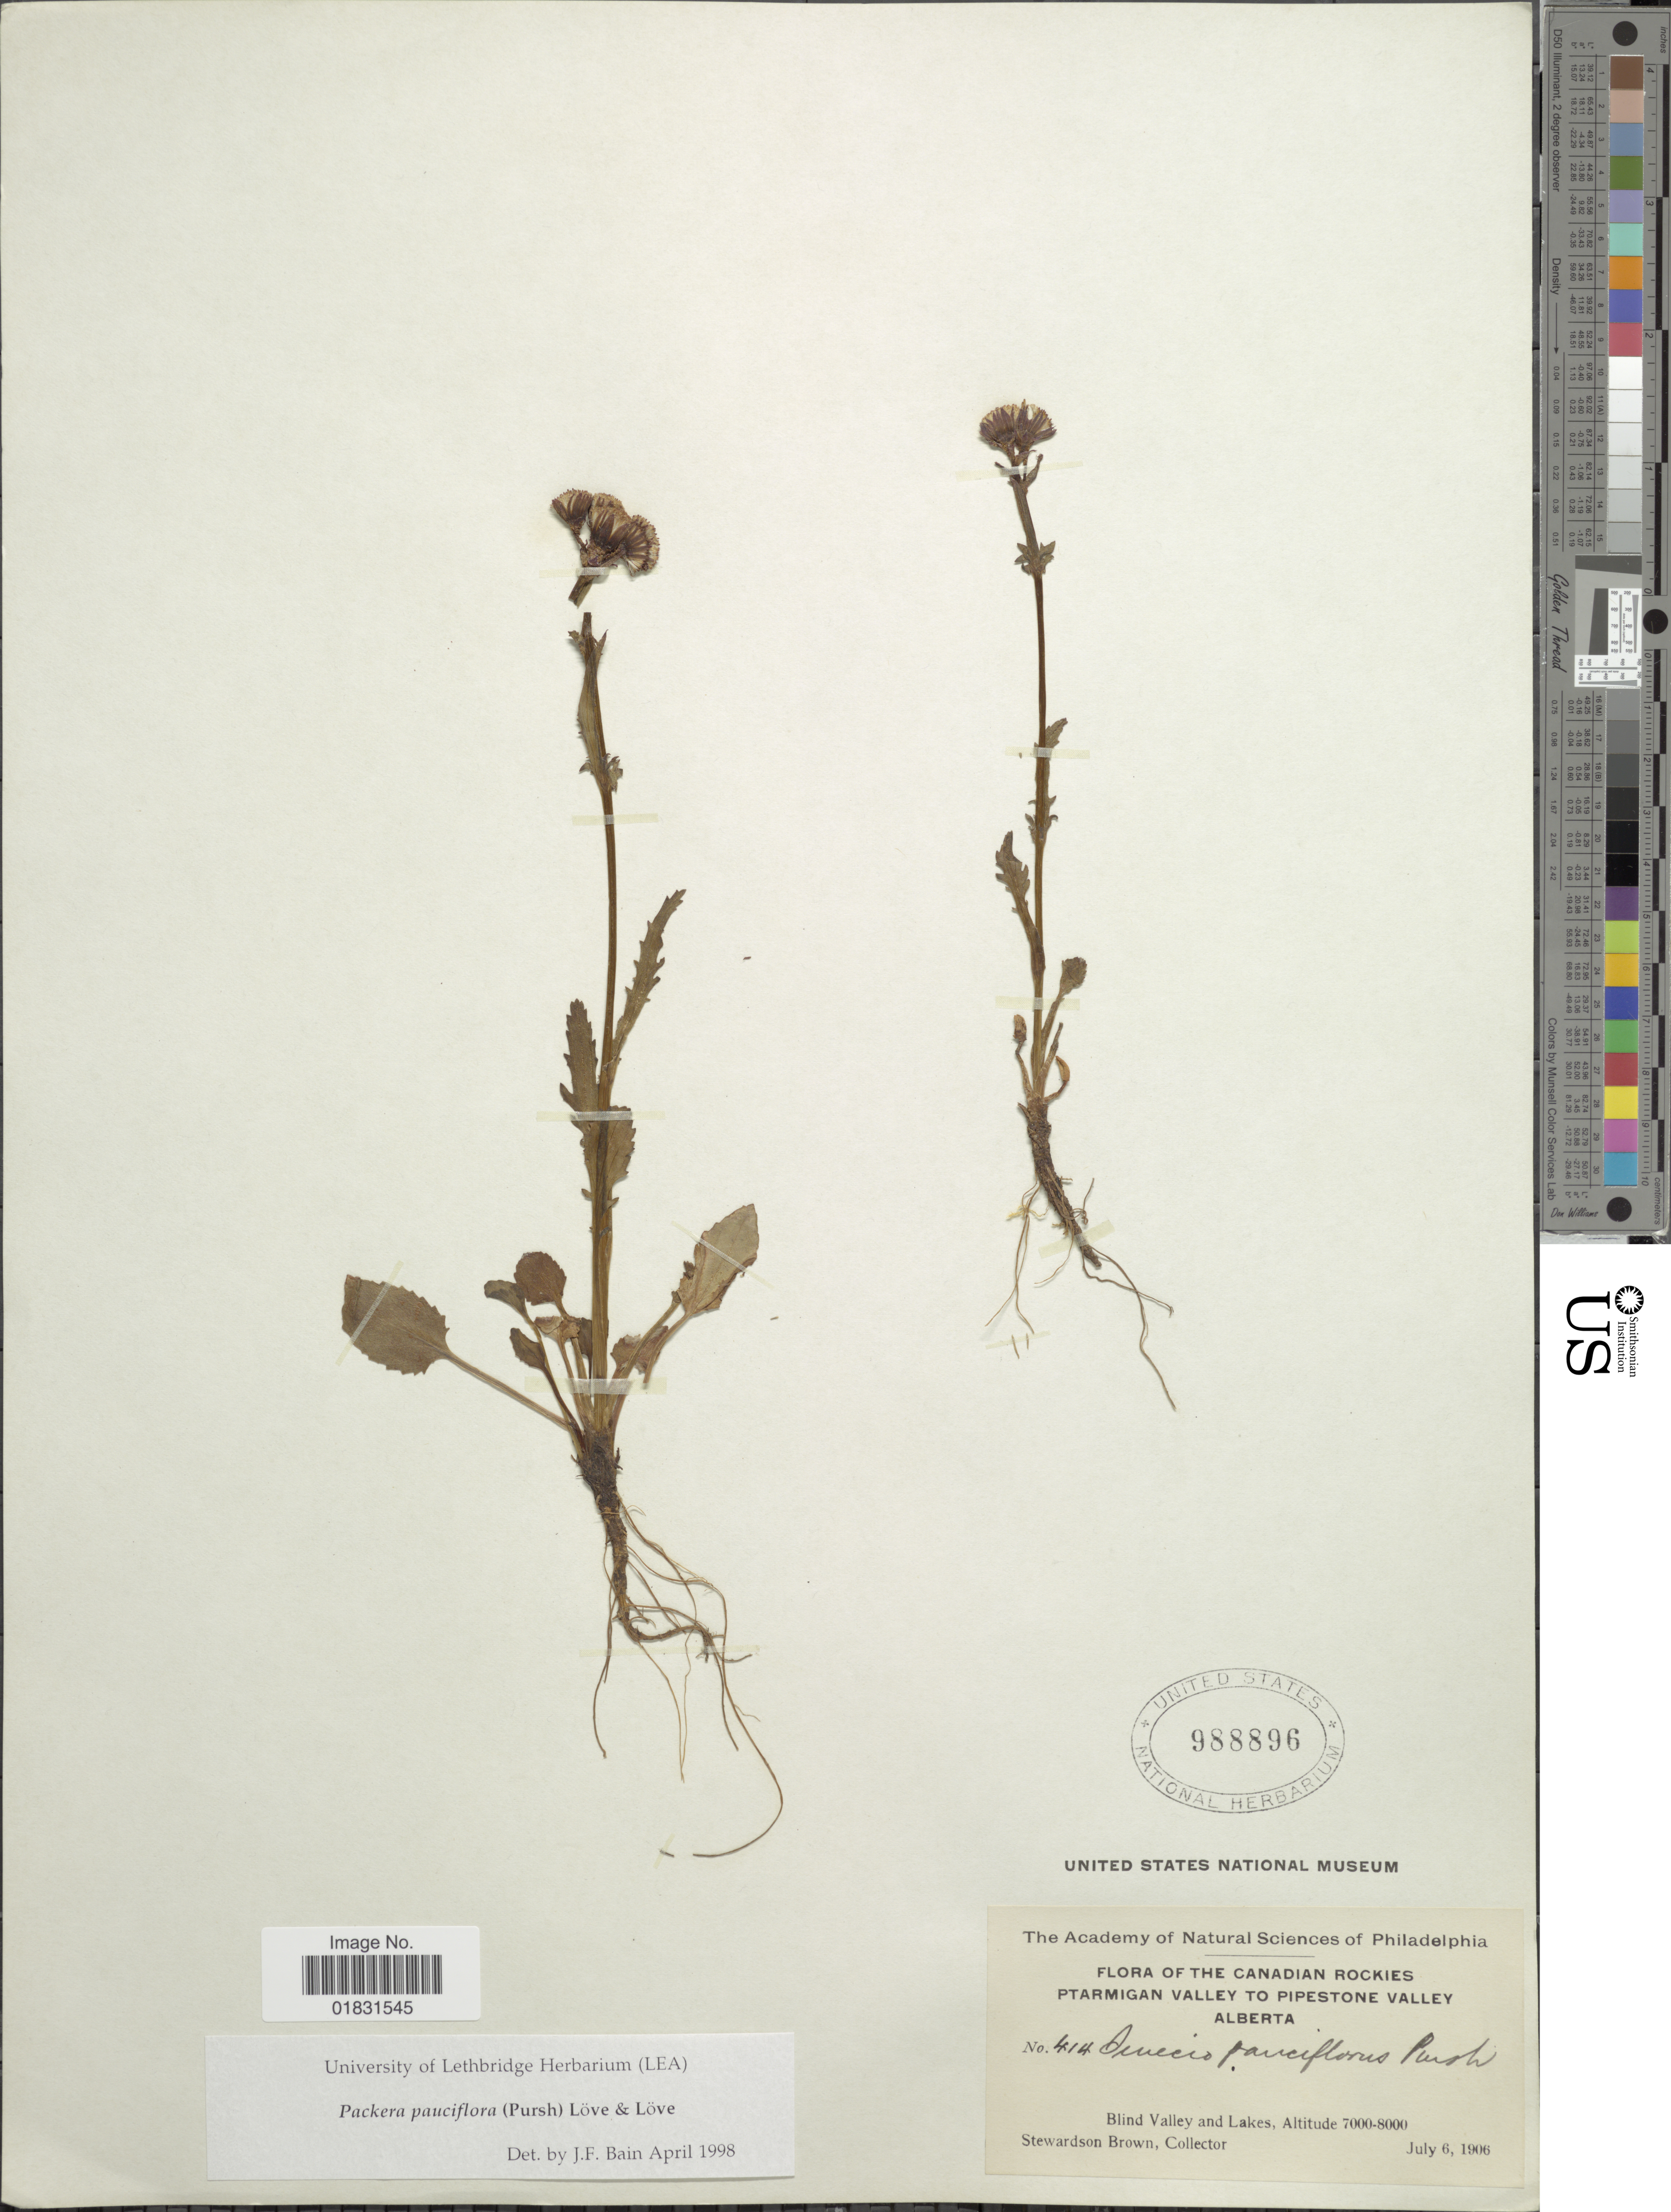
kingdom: Plantae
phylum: Tracheophyta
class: Magnoliopsida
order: Asterales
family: Asteraceae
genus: Packera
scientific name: Packera pauciflora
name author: (Pursh) W.A. Weber & Á. Löve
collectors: S. Brown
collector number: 414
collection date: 1906-07-06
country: Canada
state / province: Alberta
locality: The Canadian Rockies Ptarmigan Valley to Pipestone Valley, Blind Valley and Lakes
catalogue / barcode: US 988896